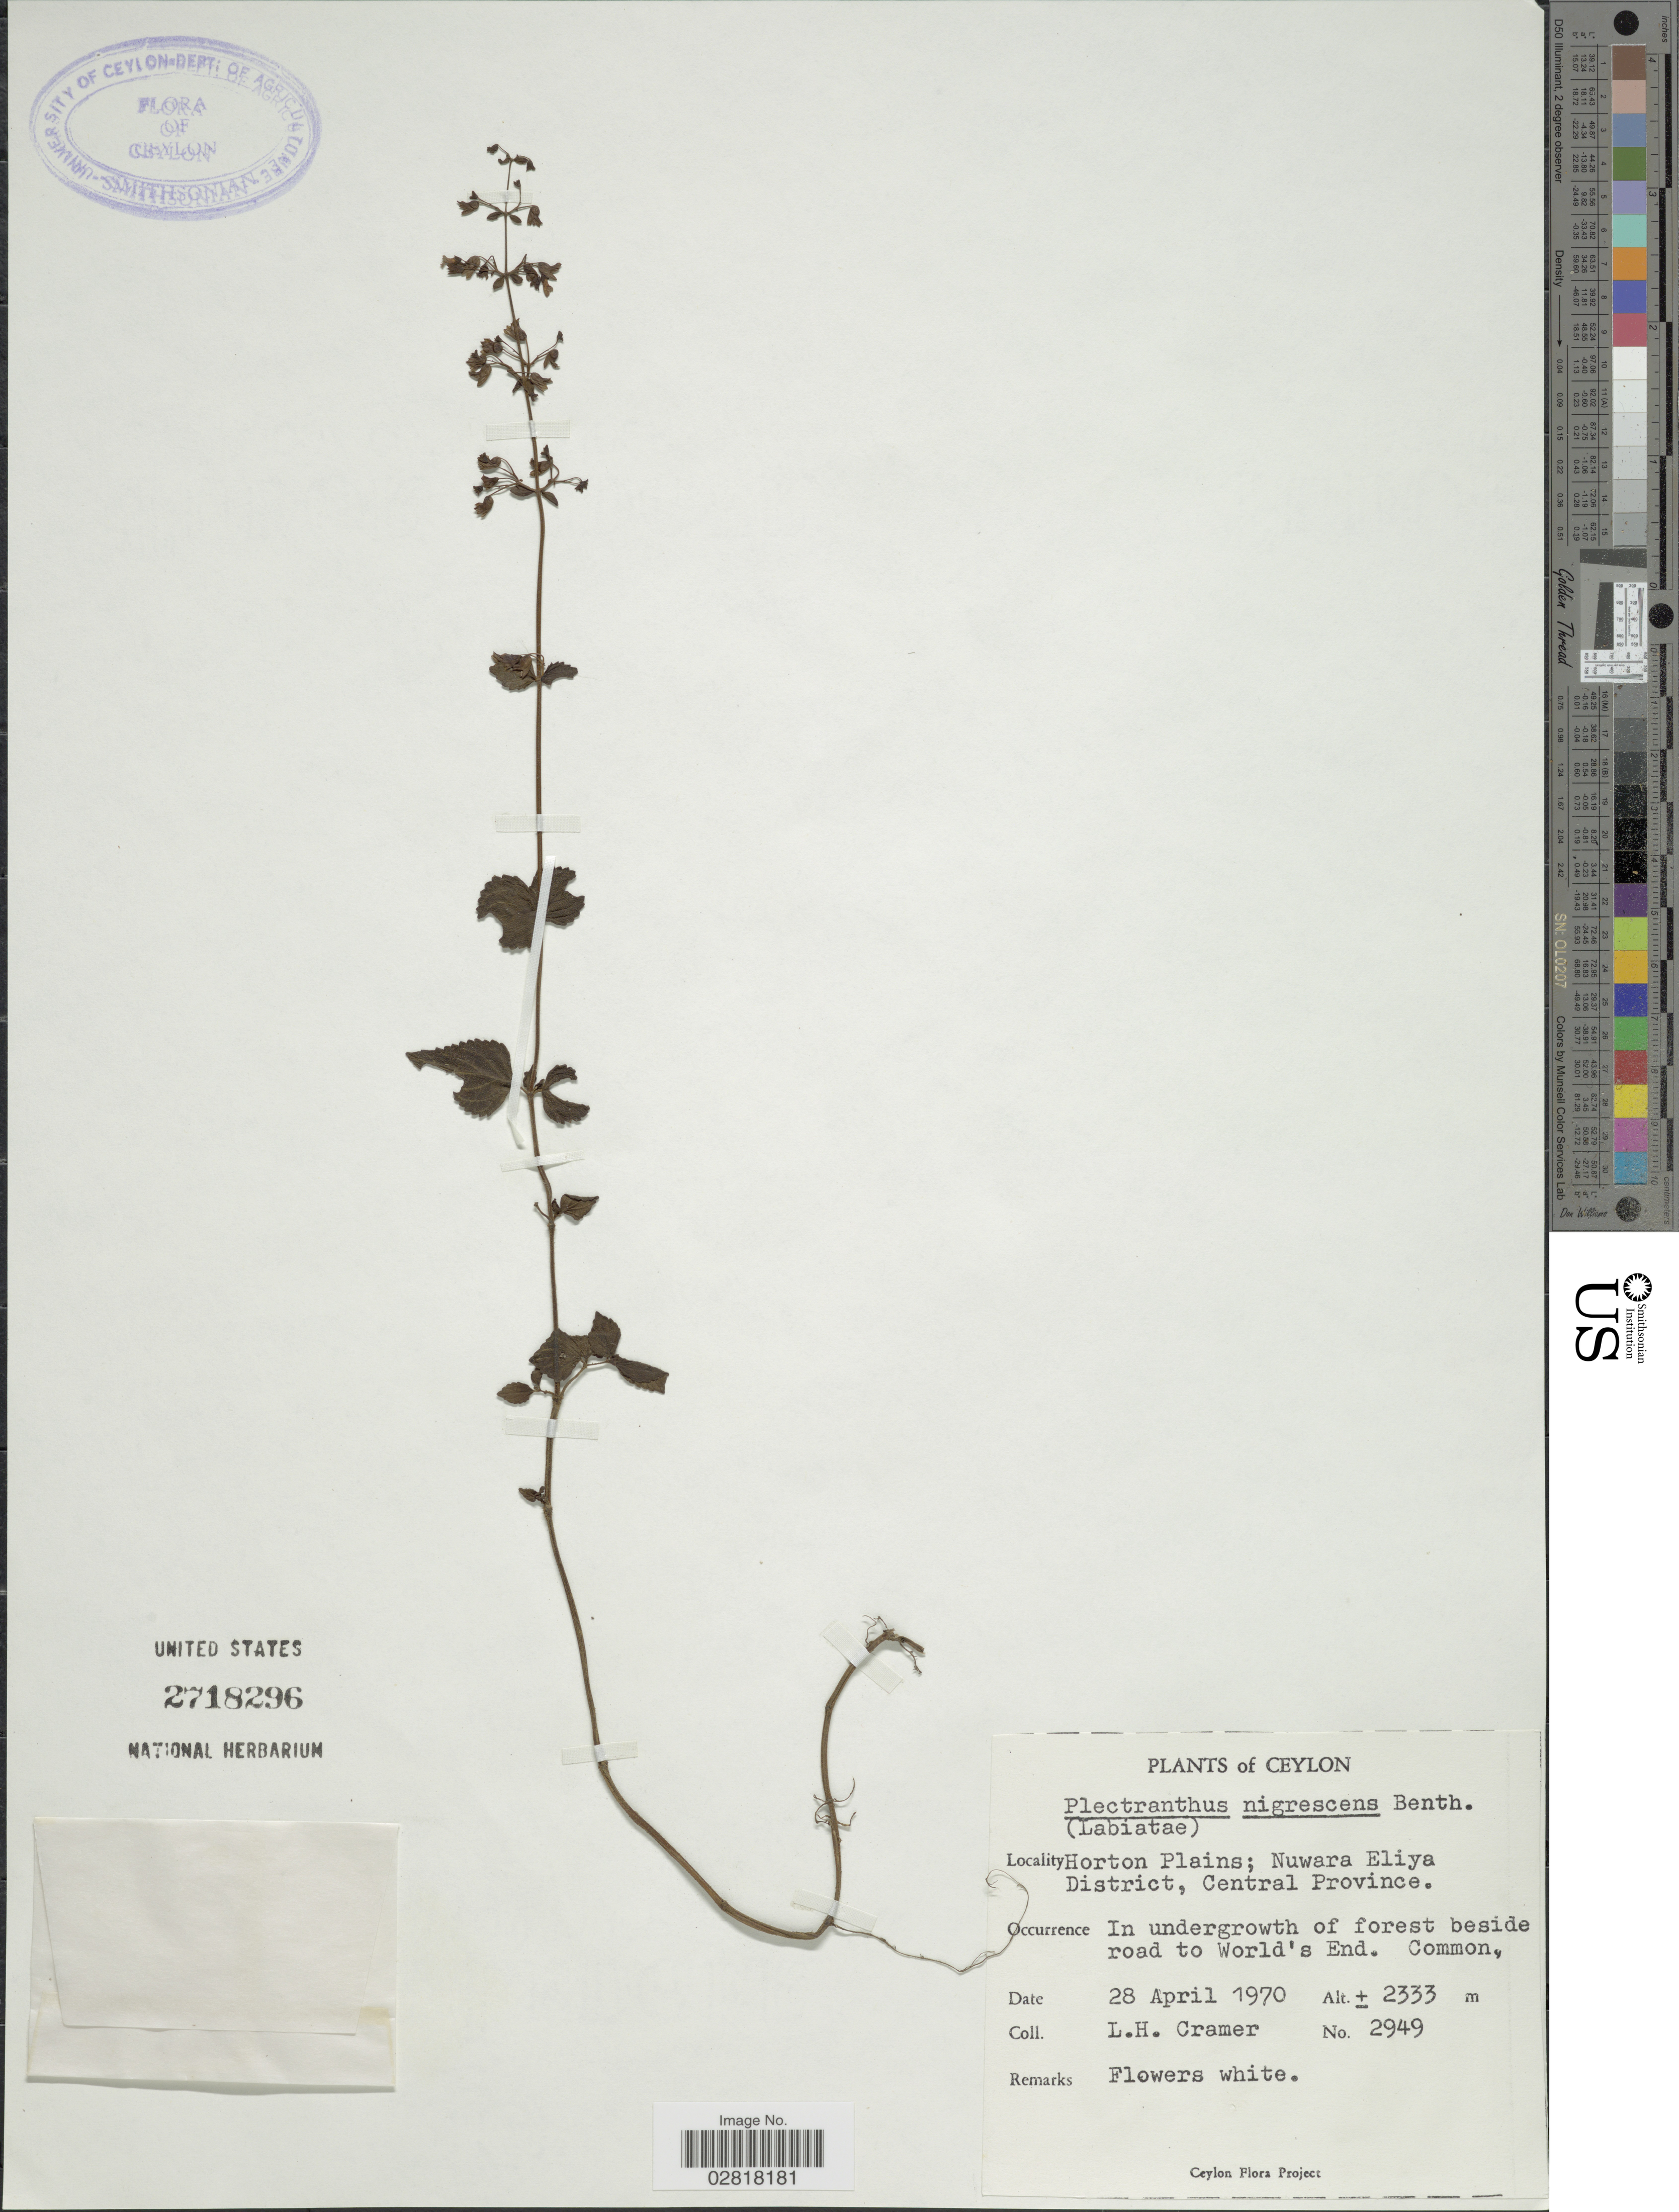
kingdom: Plantae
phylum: Tracheophyta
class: Magnoliopsida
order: Lamiales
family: Lamiaceae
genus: Plectranthus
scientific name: Plectranthus nigrescens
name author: Benth.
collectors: L. H. Cramer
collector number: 2949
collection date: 1970-04-28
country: Sri Lanka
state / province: Central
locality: Ceylon, Horton Plains; Nuwara Eliya District, beside road to World's End.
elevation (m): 2333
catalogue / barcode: US 2718296